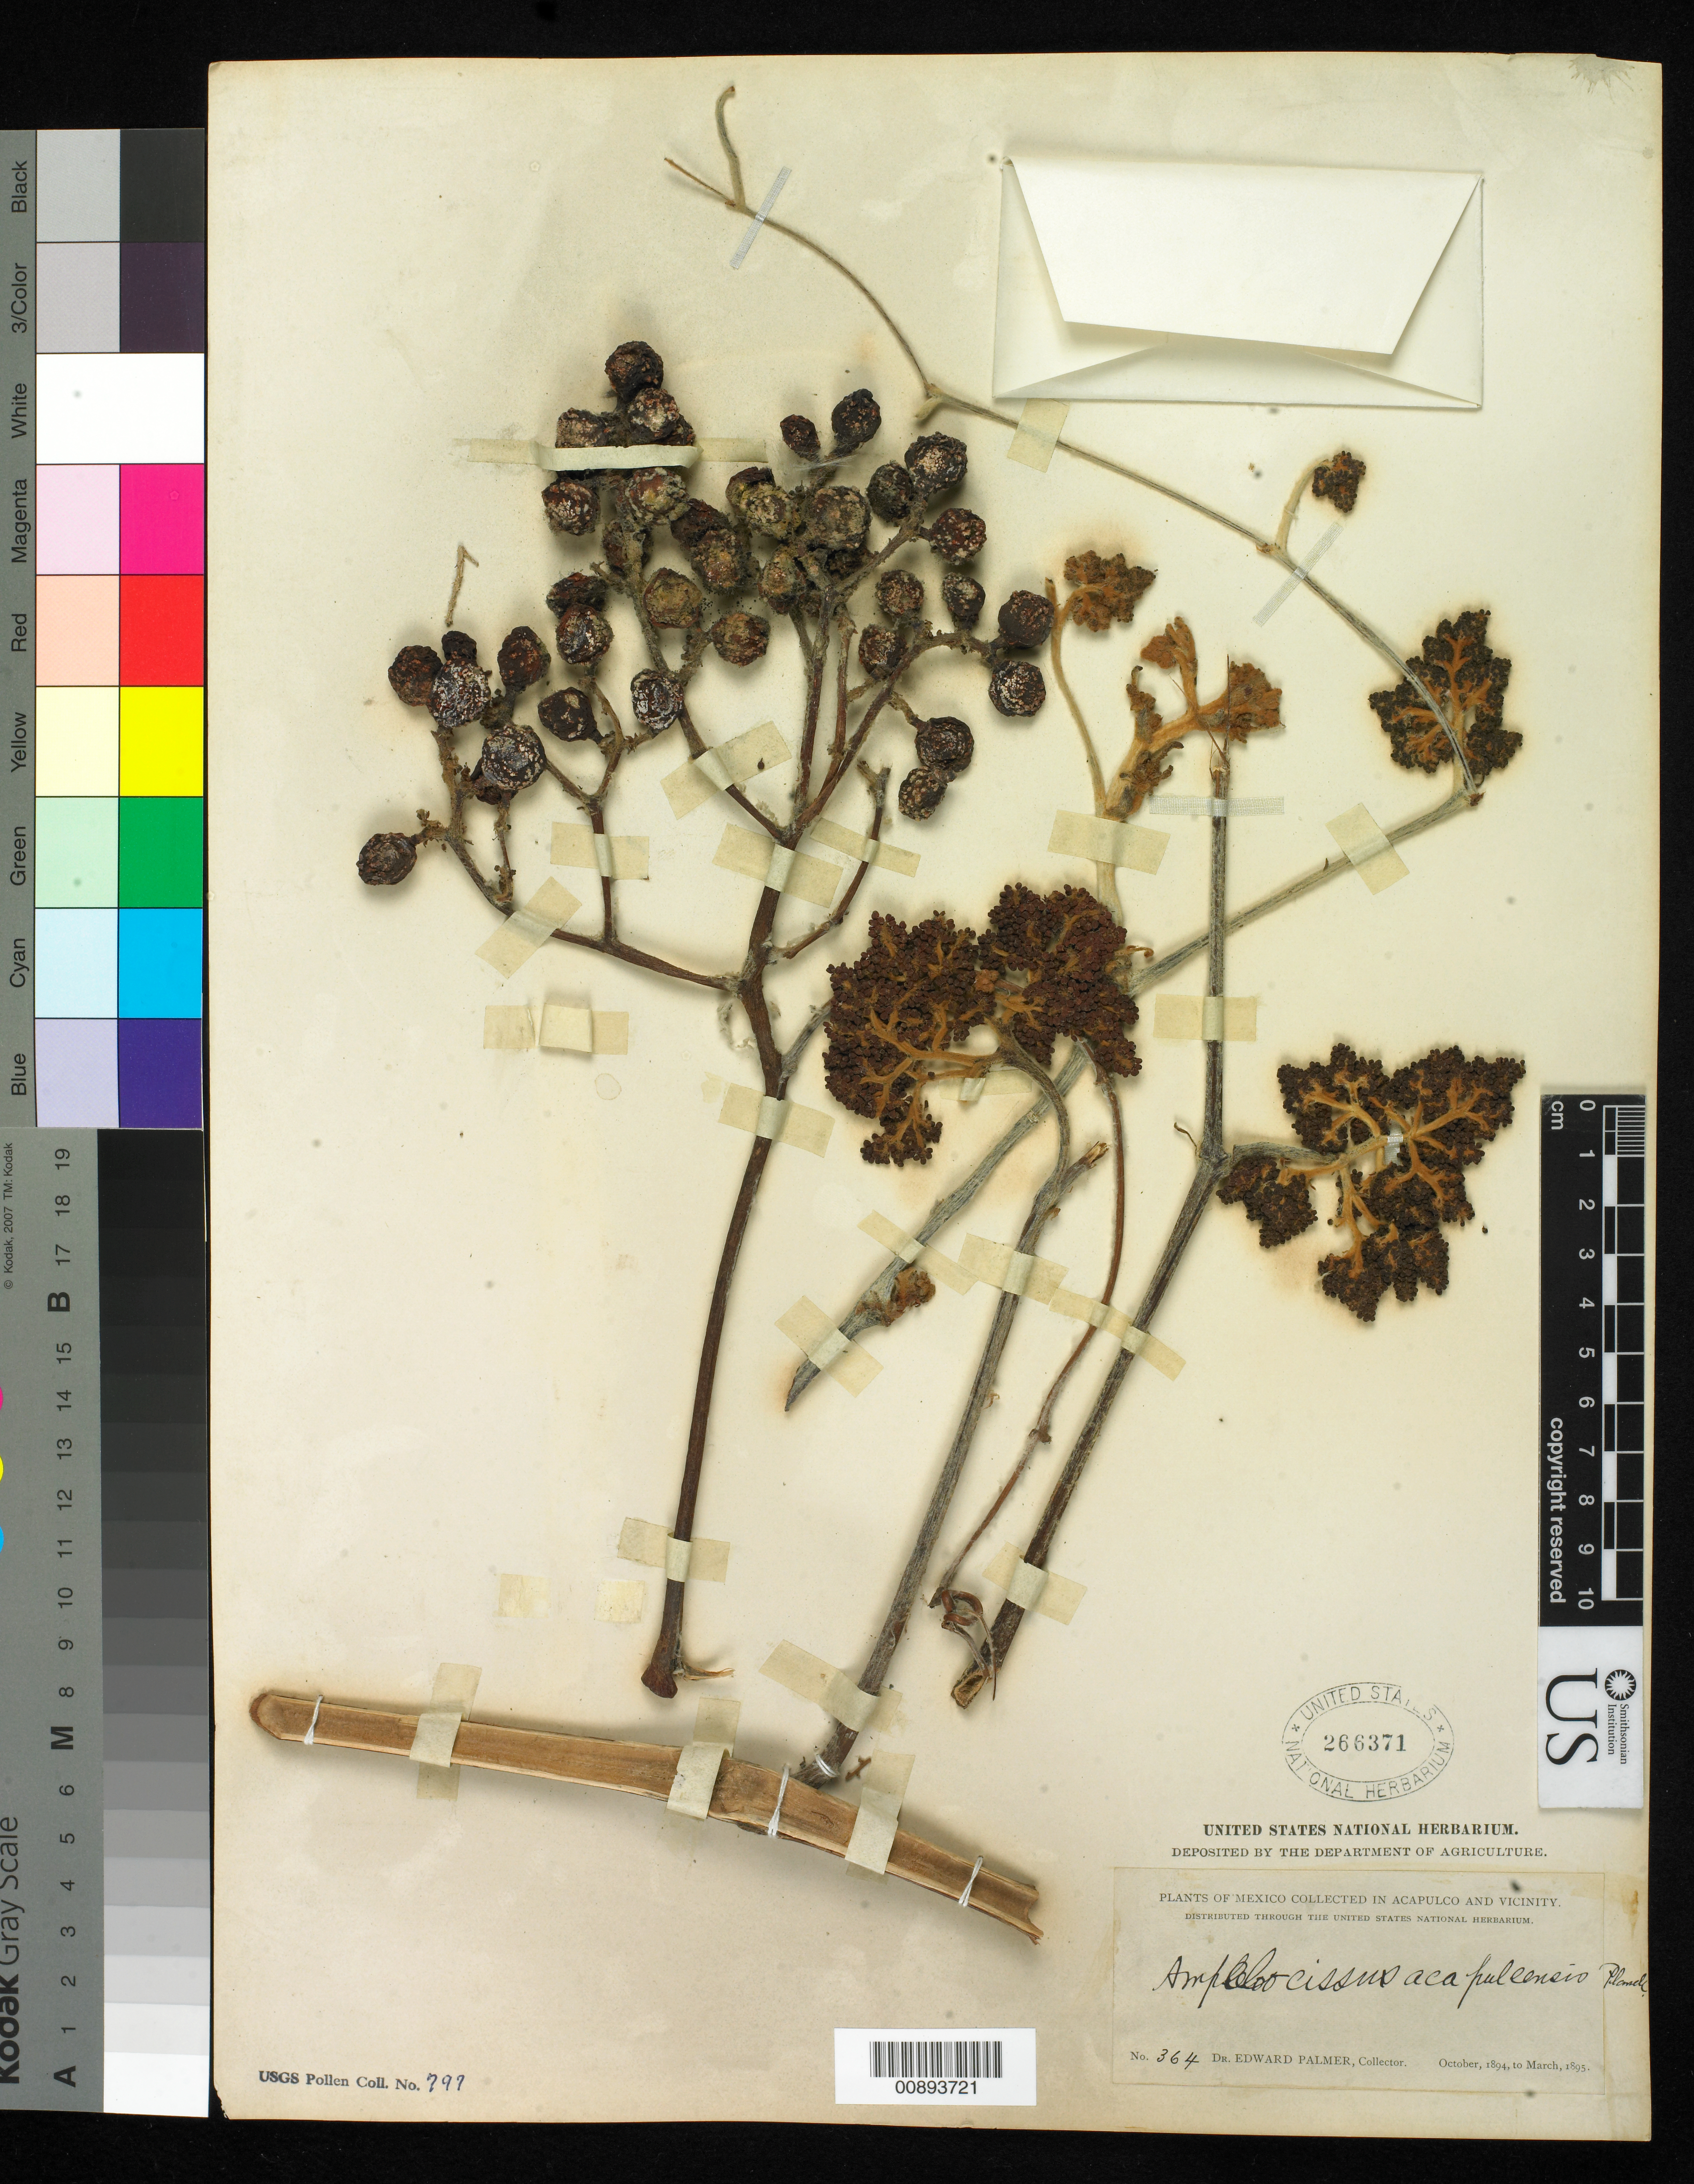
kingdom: Plantae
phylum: Tracheophyta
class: Magnoliopsida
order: Vitales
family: Vitaceae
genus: Ampelocissus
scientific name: Ampelocissus acapulcensis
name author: (Kunth) Planch.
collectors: E. Palmer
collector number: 364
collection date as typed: Oct 1894 to -- Mar 1895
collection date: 1894-10/1895-03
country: Mexico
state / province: Guerrero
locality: Acapulco, Guerrero and vicinity.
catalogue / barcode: US 266371